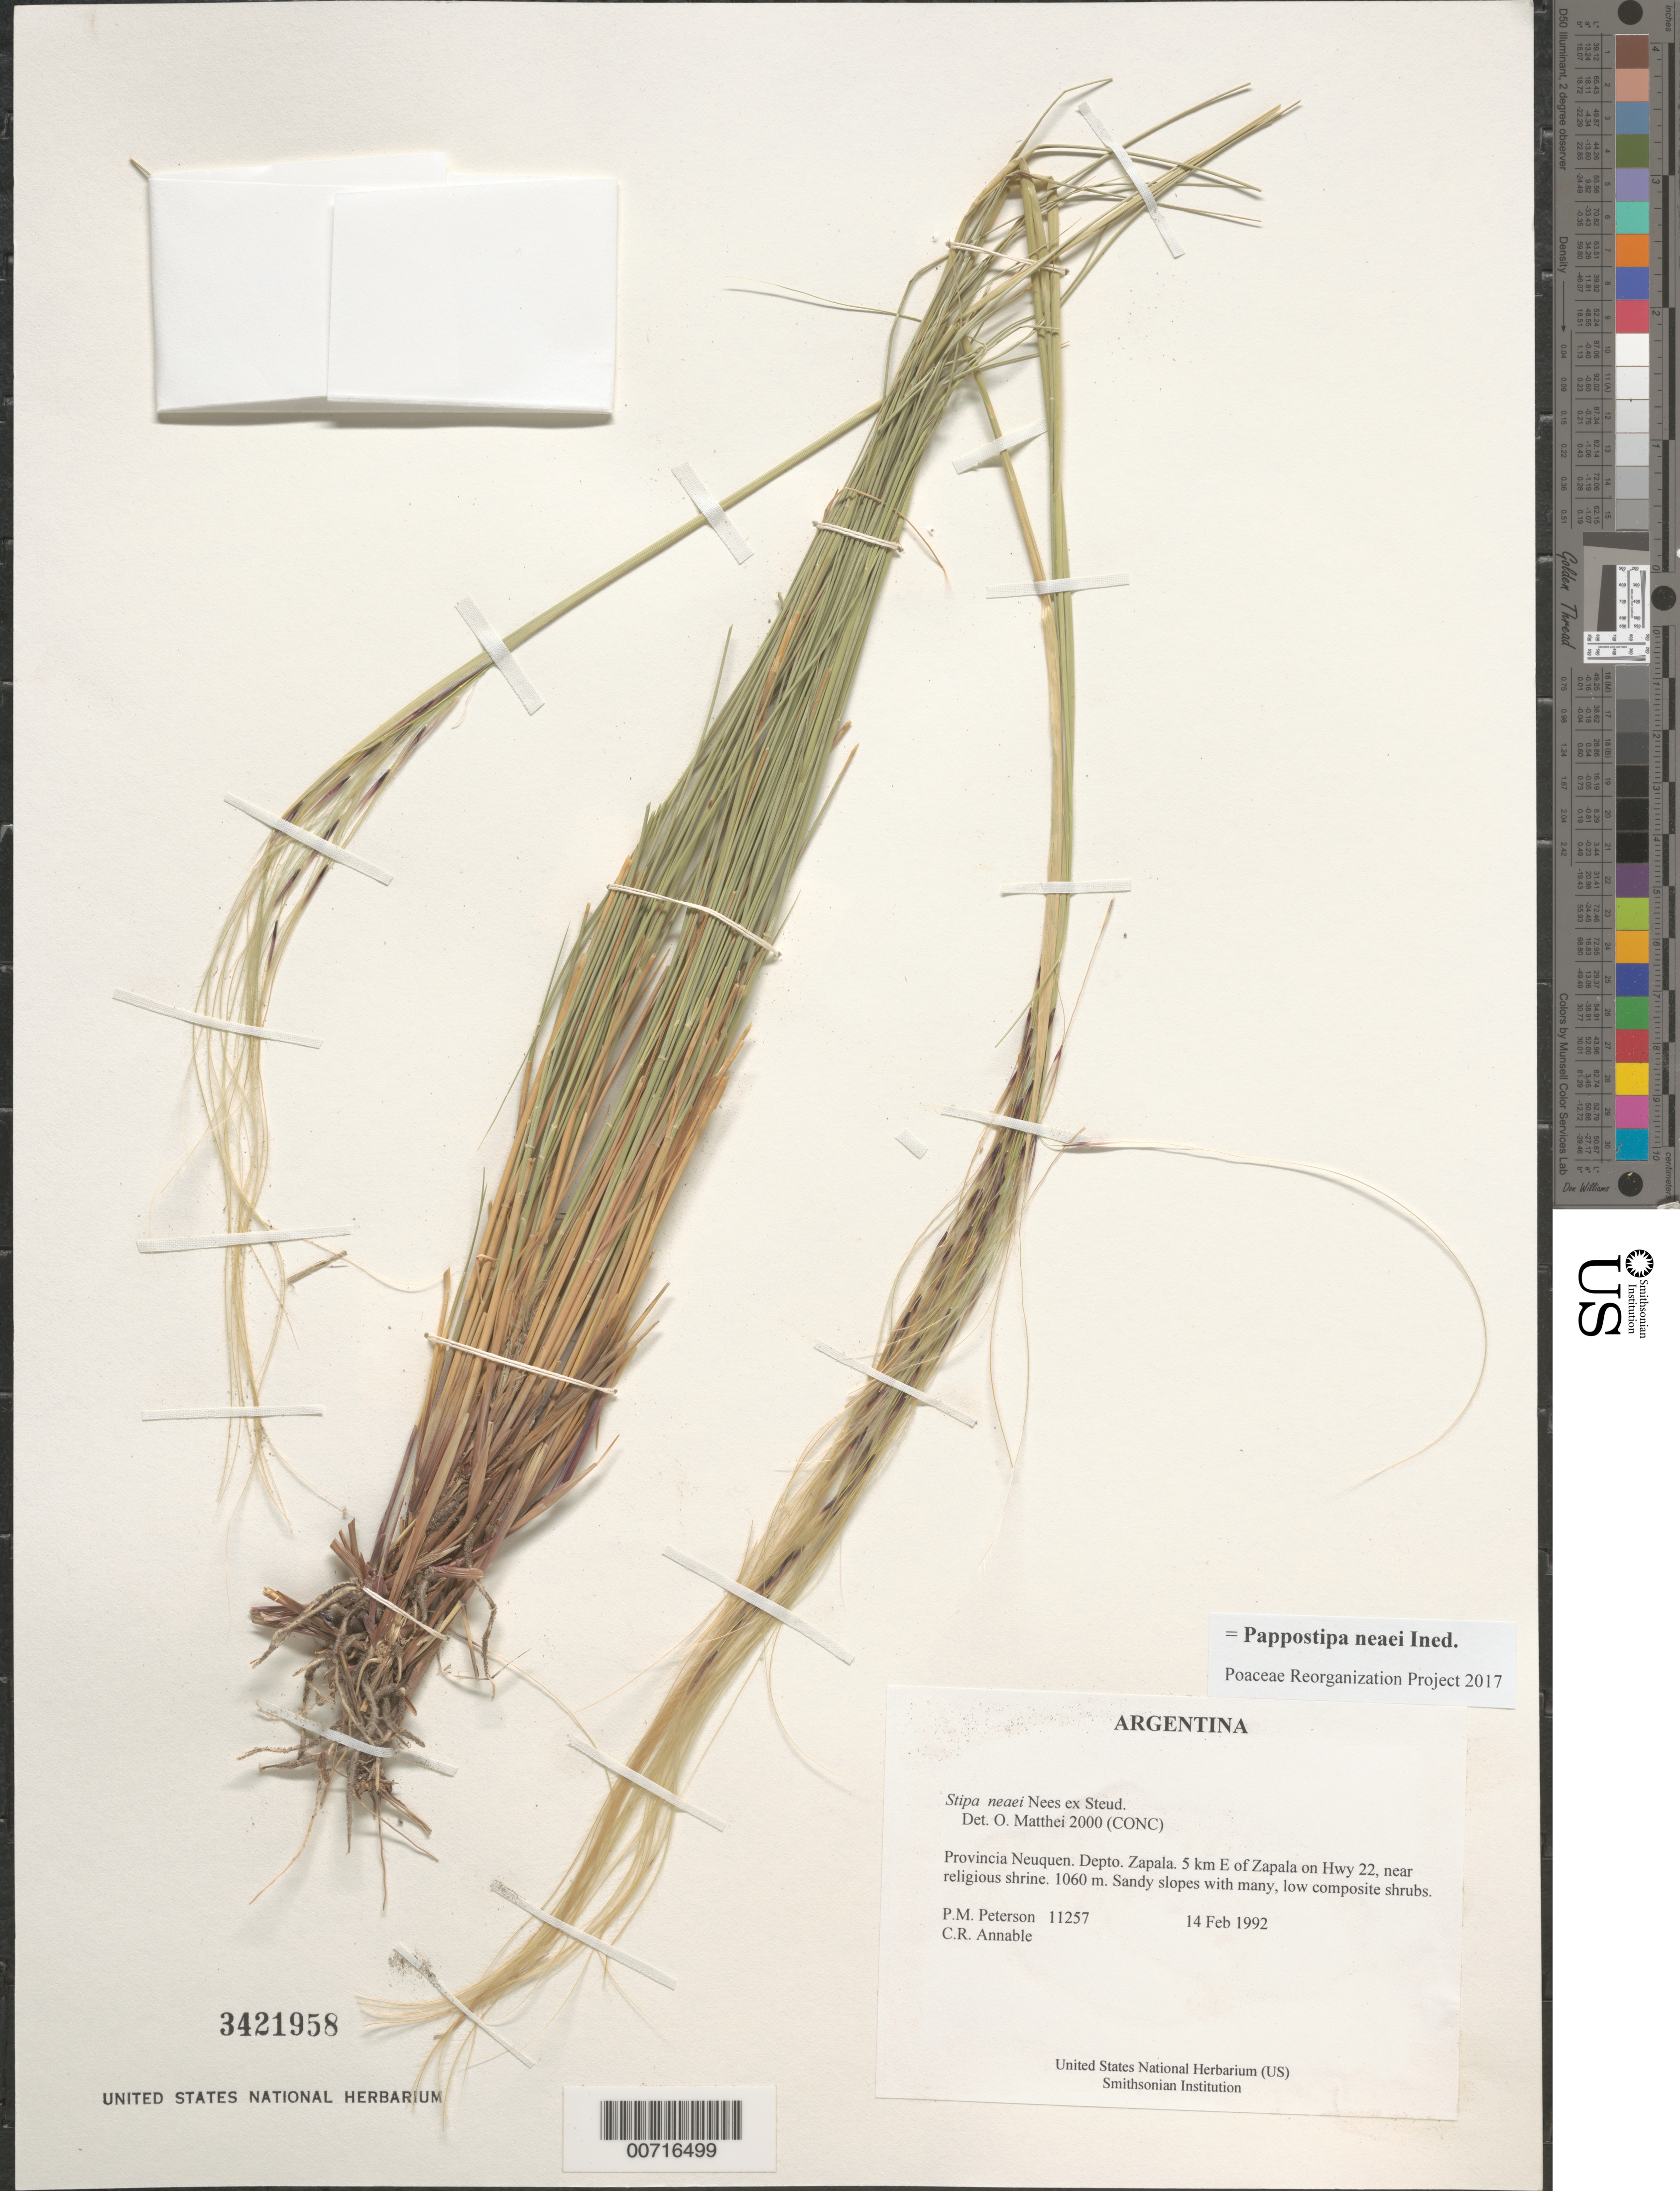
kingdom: Plantae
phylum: Tracheophyta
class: Liliopsida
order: Poales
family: Poaceae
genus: Pappostipa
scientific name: Pappostipa neaei ined.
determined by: Poaceae Reorganization Project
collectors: P. M. Peterson & C. R. Annable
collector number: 11257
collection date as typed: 14 Feb 1992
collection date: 1992-02-14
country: Argentina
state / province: Neuquen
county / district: Zapala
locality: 5 km E of Zapala on Hwy 22, near religious shrine.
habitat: Sandy slopes with many, low composite shrubs.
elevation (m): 1060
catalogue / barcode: US 3421958